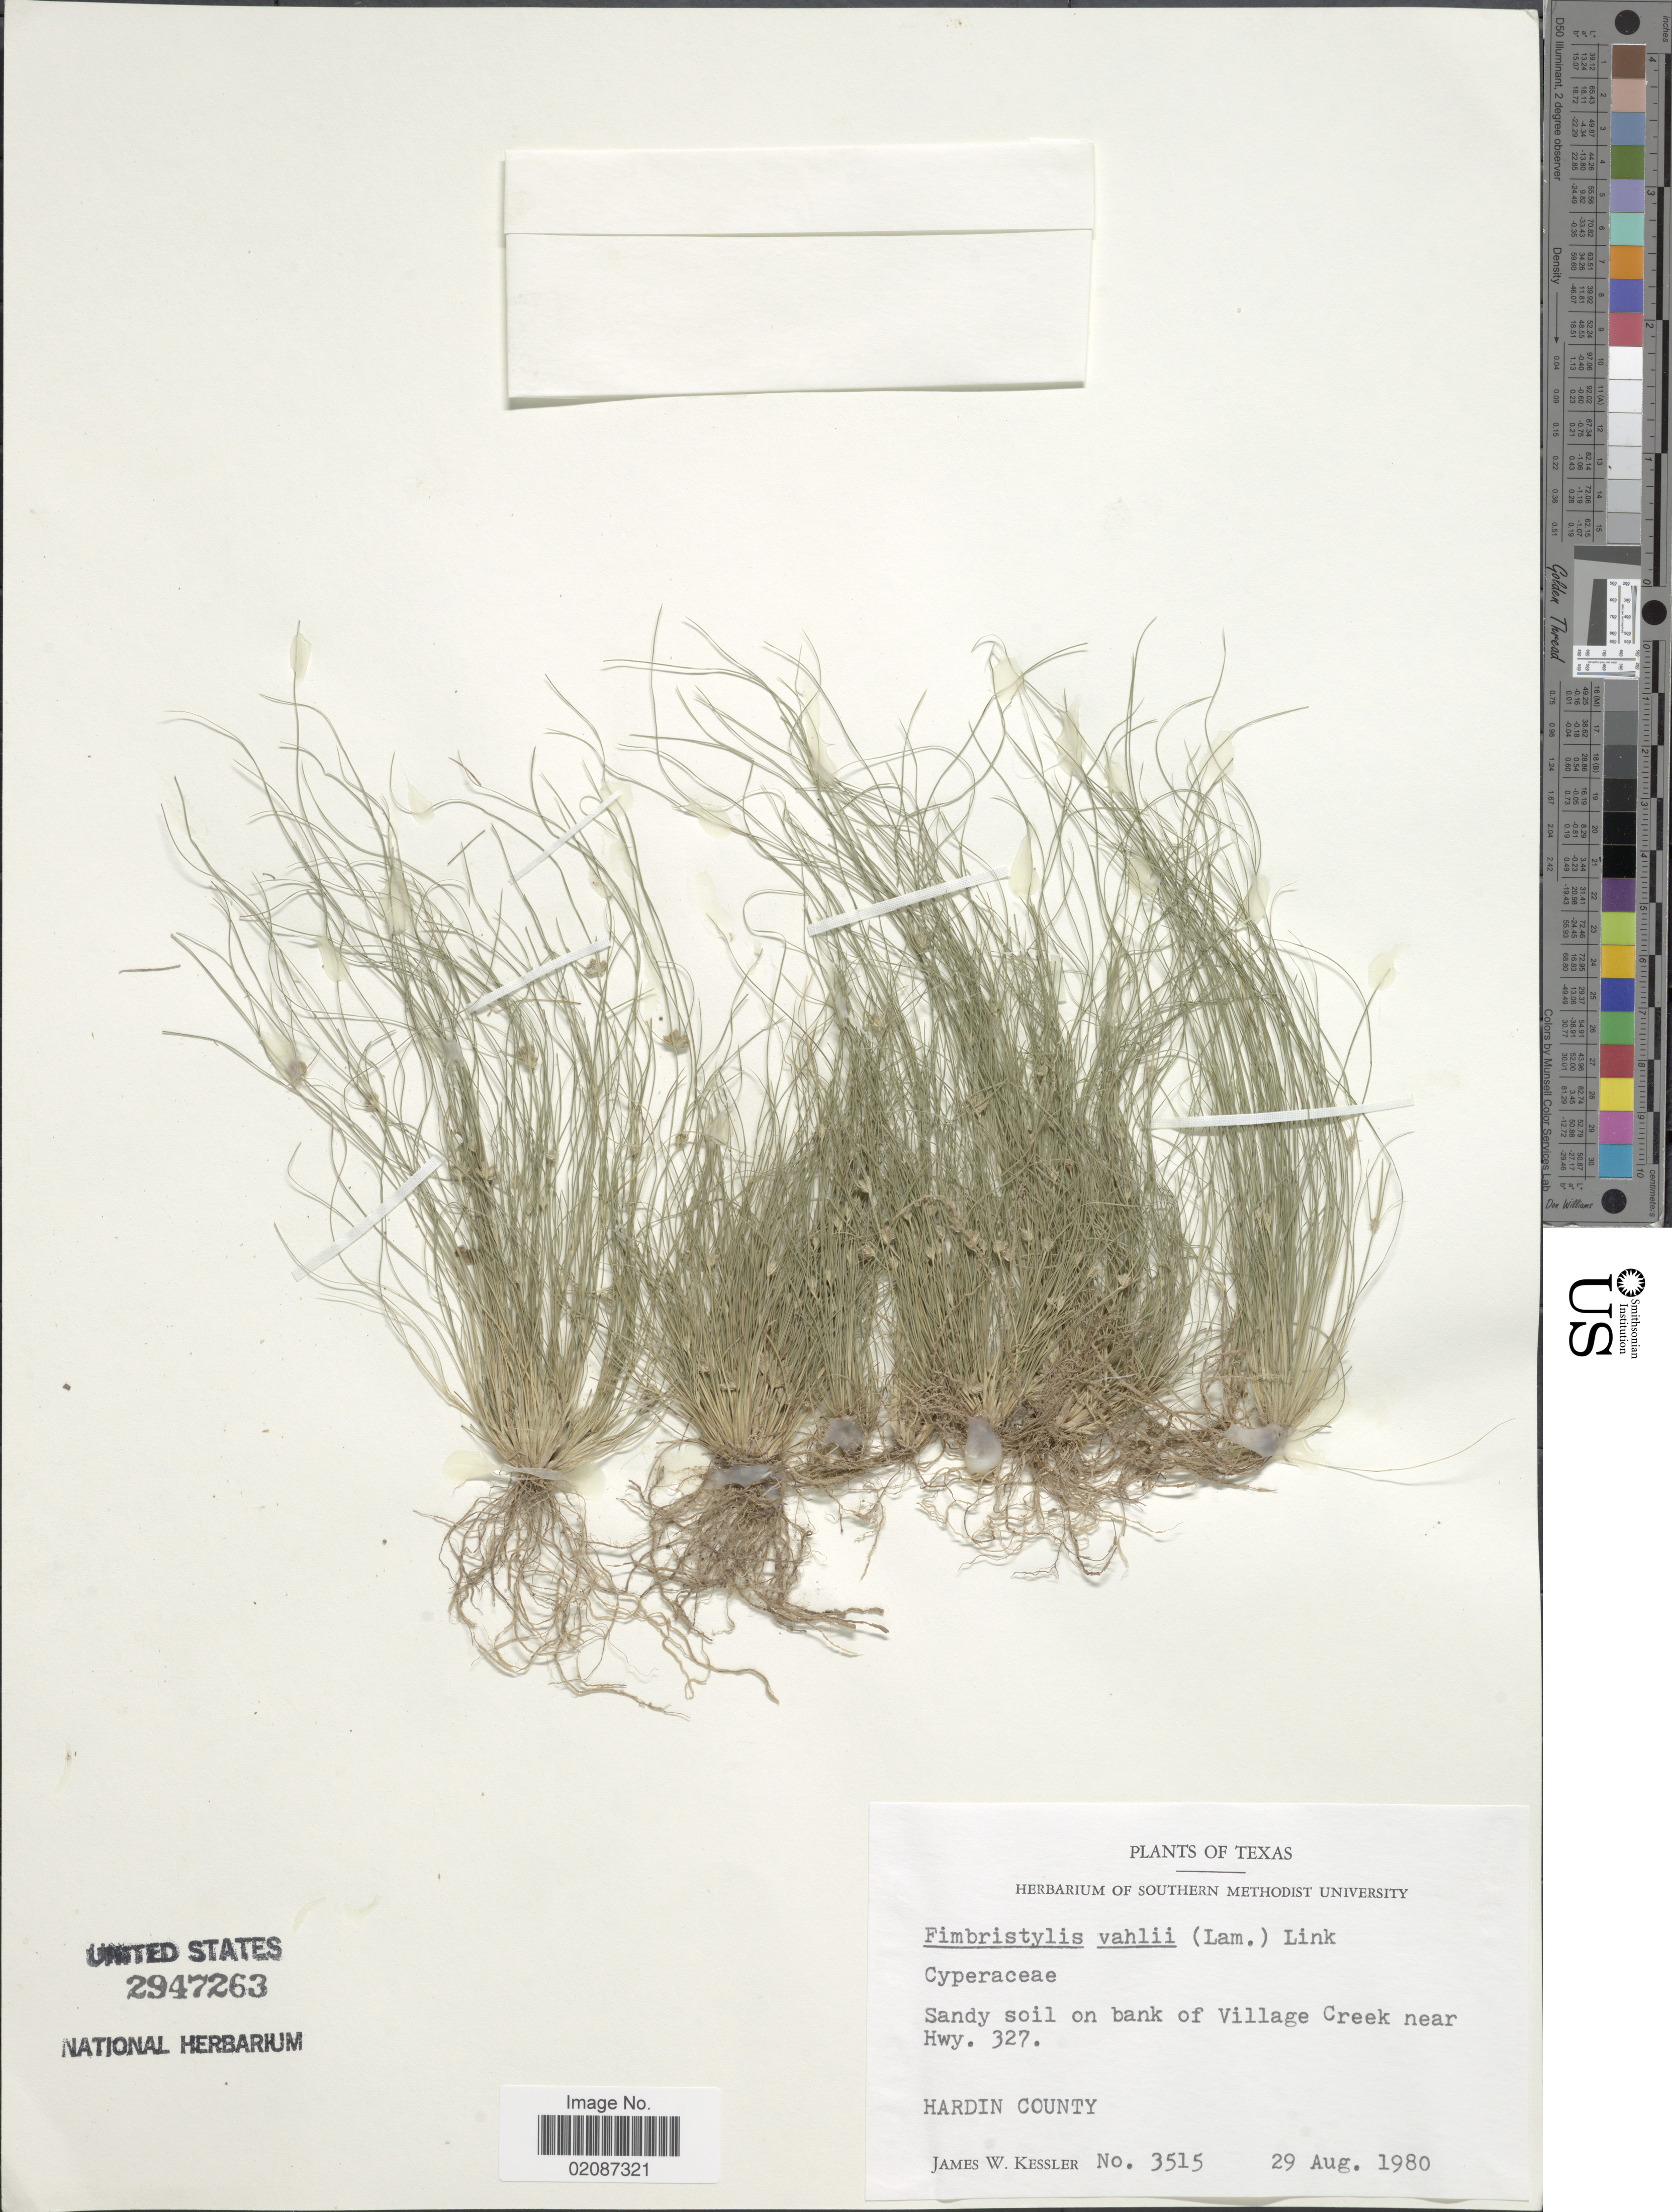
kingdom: Plantae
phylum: Tracheophyta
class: Liliopsida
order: Poales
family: Cyperaceae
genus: Fimbristylis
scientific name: Fimbristylis vahlii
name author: (Lam.) Link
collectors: J. W. Kessler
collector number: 3515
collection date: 1980-08-29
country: United States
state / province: Texas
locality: Sandy soil on bank of village Creek near Hwy. 327, Hardin County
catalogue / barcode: US 2947263